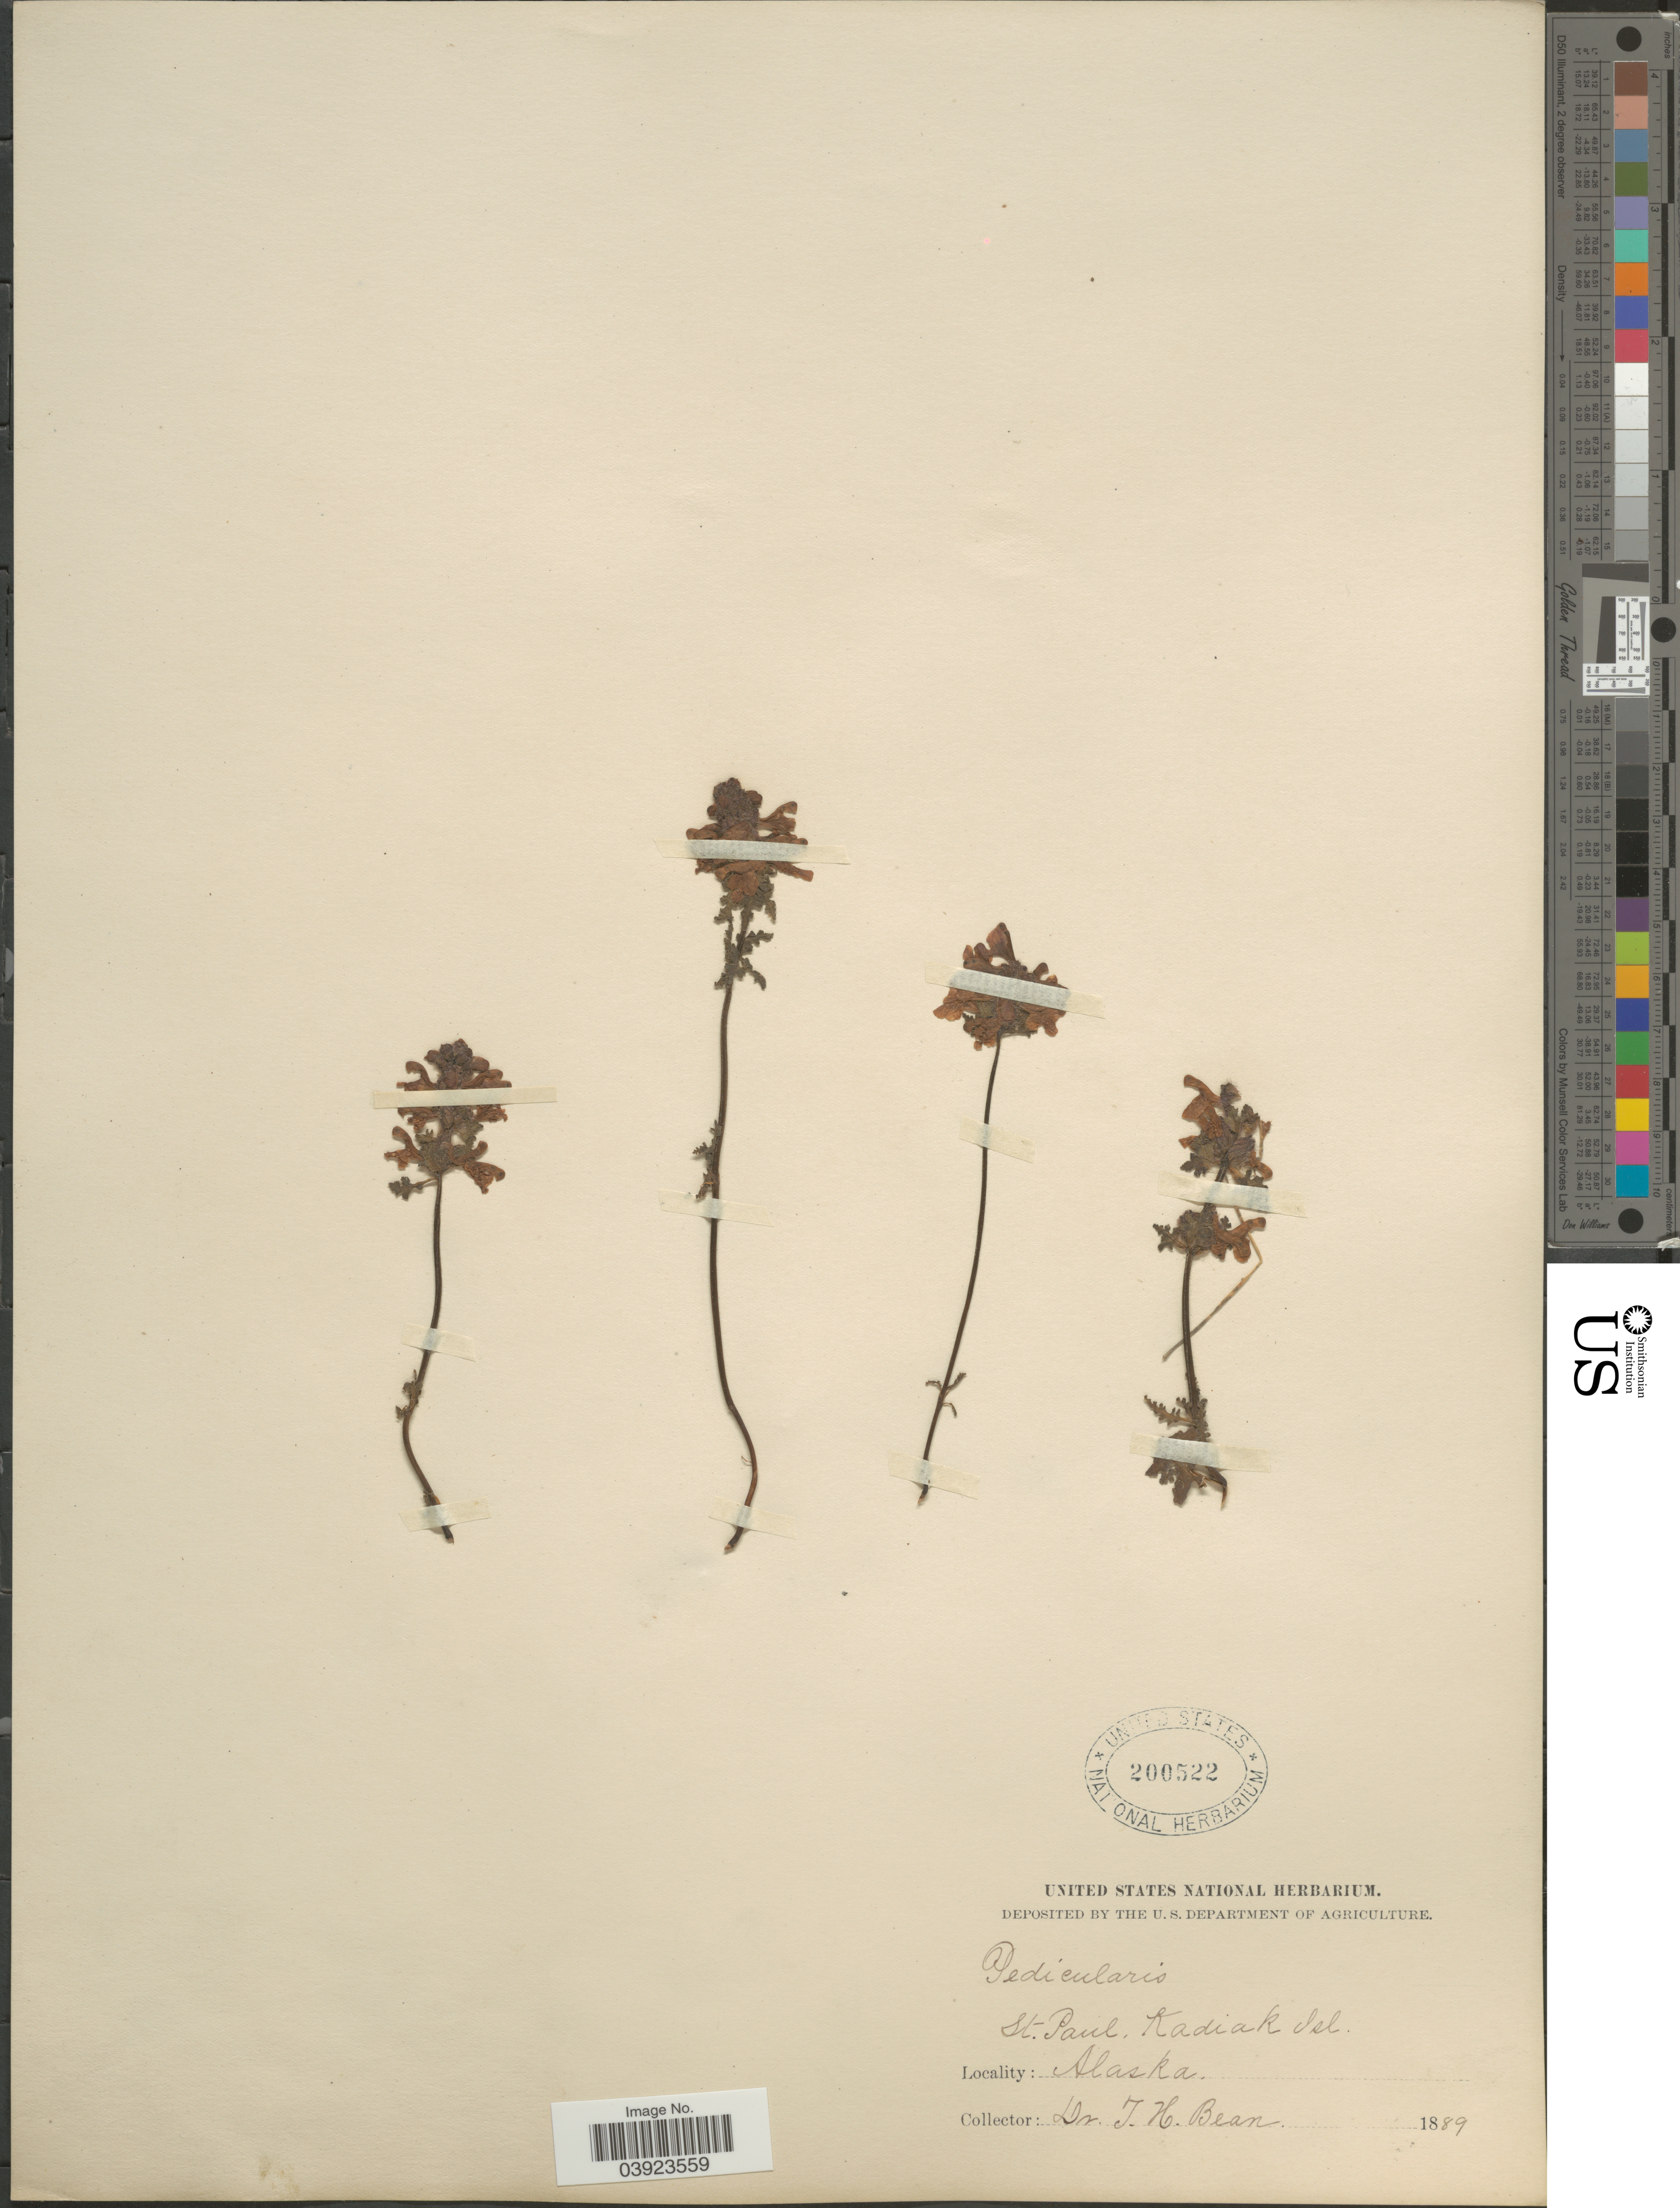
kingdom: Plantae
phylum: Tracheophyta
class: Magnoliopsida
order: Lamiales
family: Orobanchaceae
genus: Pedicularis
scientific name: Pedicularis verticillata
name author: L.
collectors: T. Bean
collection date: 1889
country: United States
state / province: Alaska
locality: St. Paul. Kadiak Isl.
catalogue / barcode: US 200522